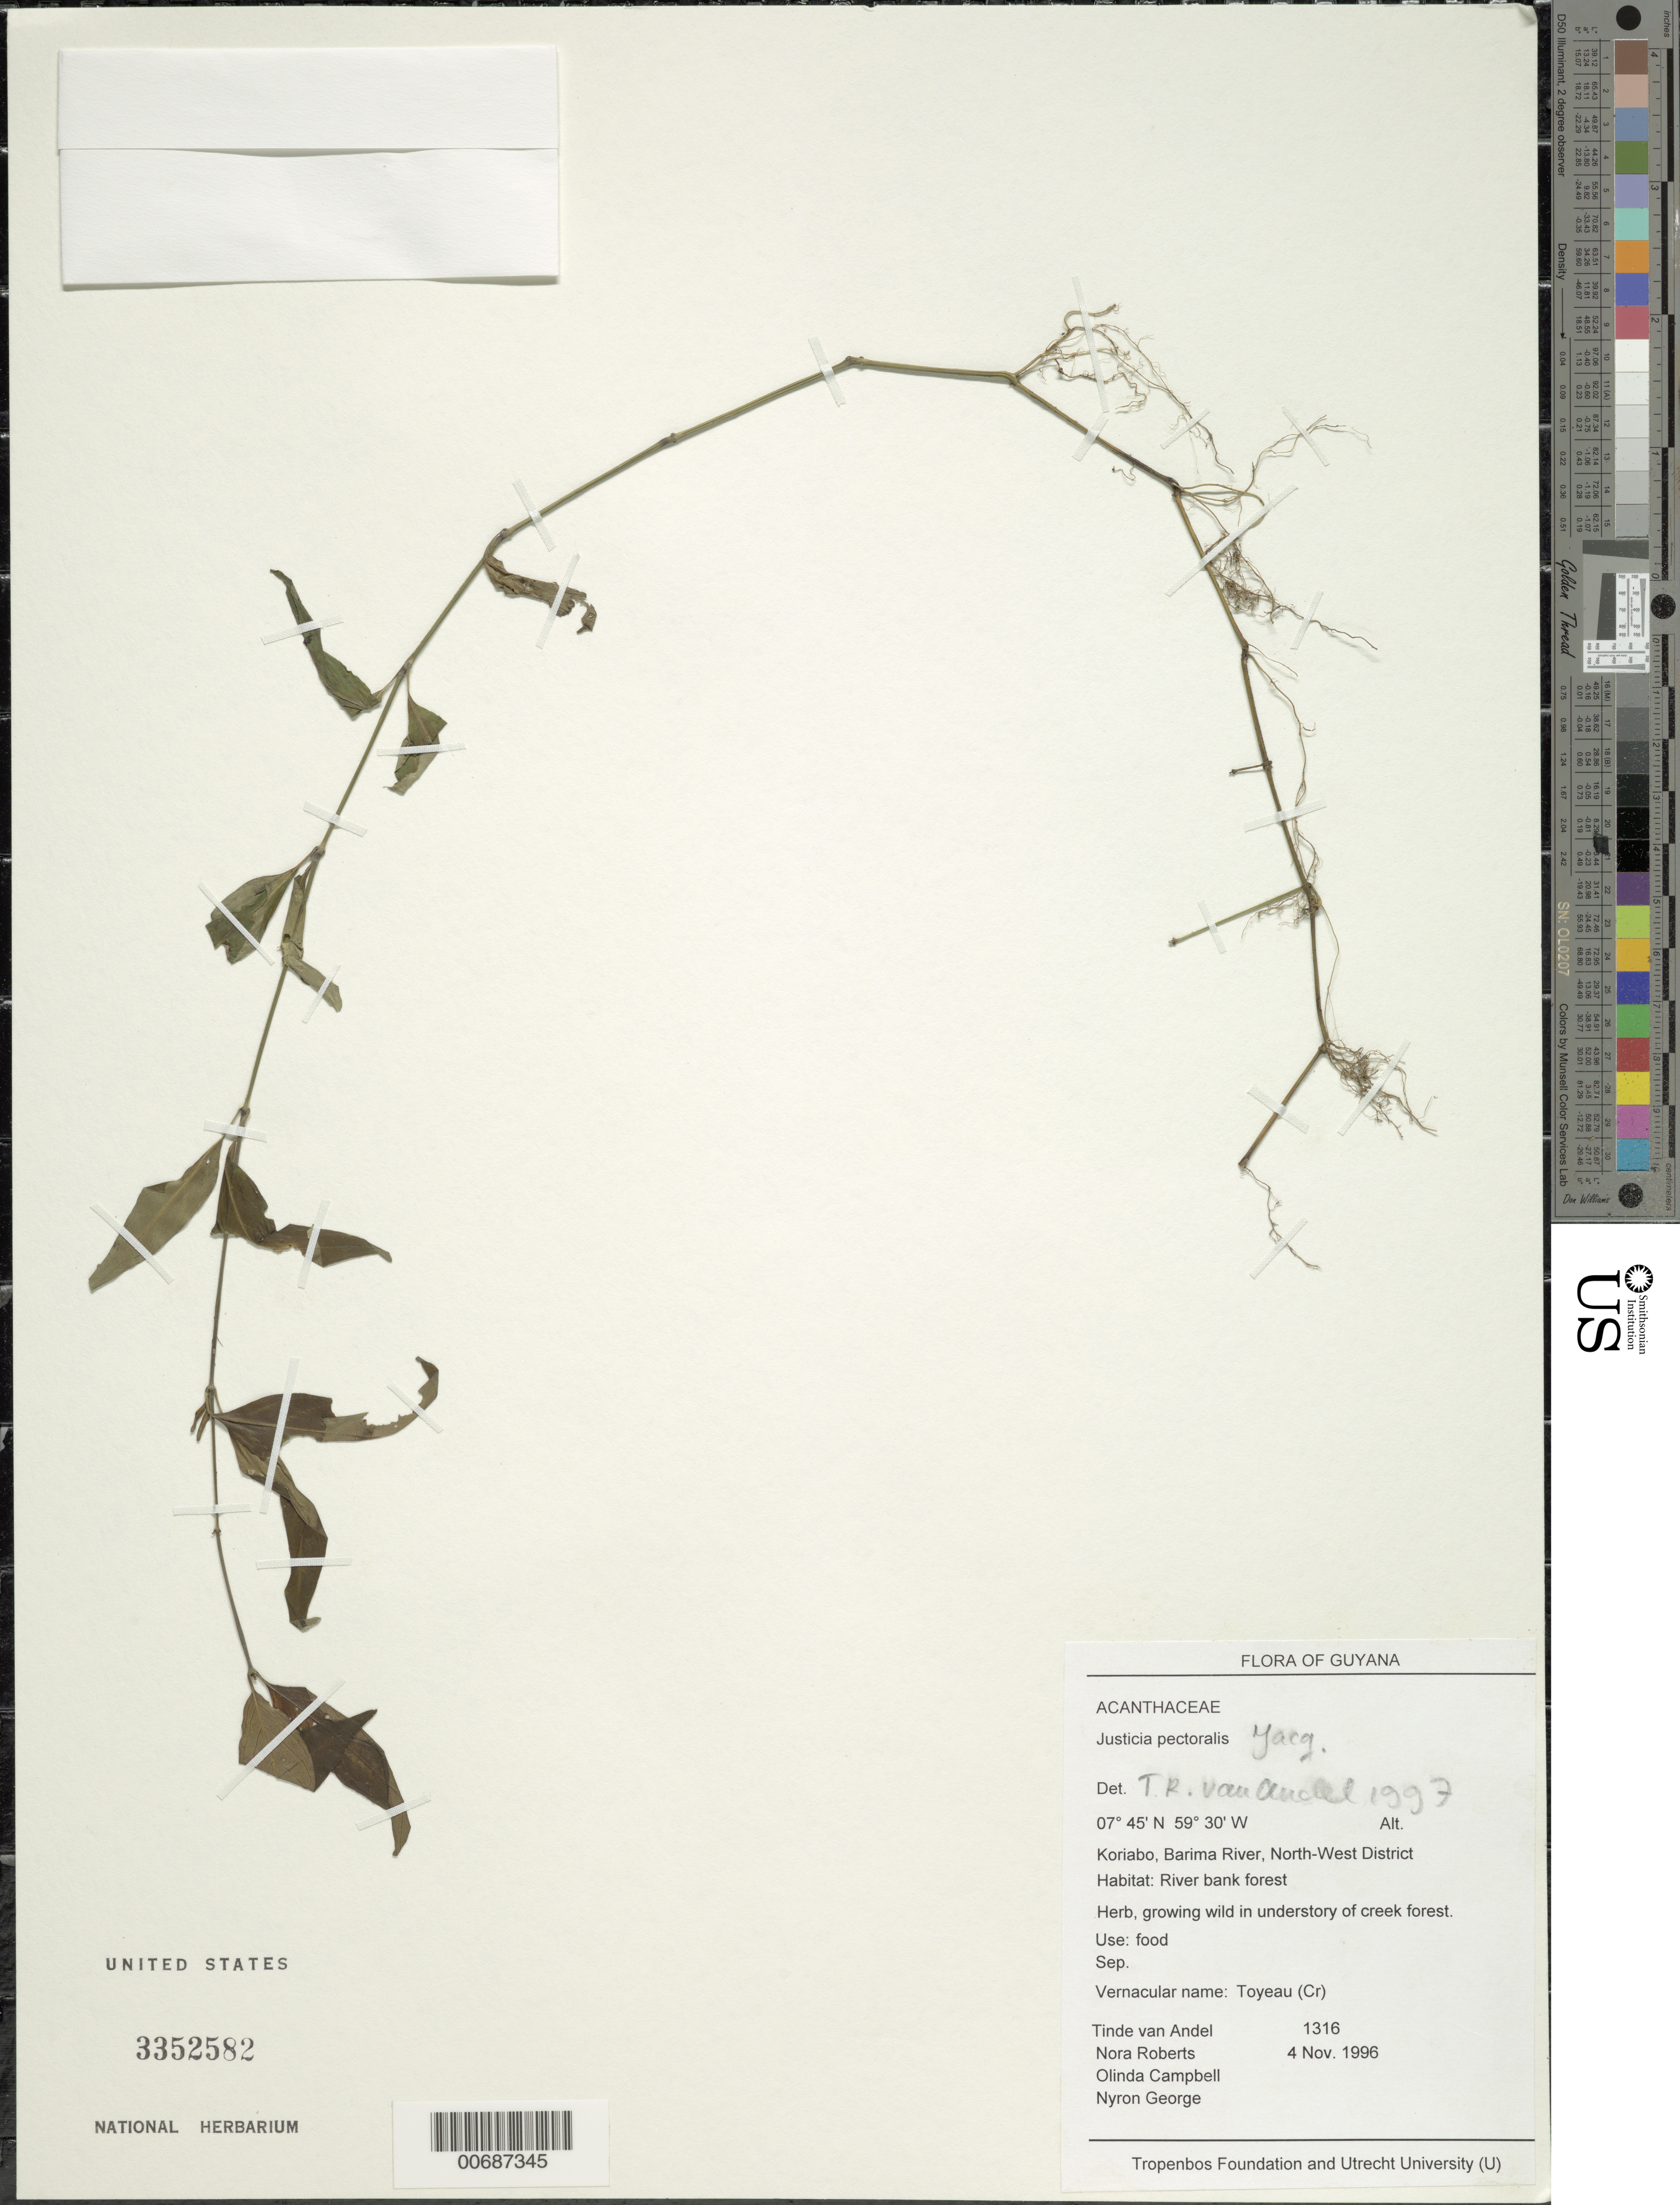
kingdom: Plantae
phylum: Tracheophyta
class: Magnoliopsida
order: Lamiales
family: Acanthaceae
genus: Justicia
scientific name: Justicia pectoralis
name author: Jacq.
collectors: T. R. van Andel, N. Roberts, O. Campbell & N. George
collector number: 1316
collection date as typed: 4-Nov-96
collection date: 1996-11-04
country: Guyana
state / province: Barima-Waini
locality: Karaiko Village, Barama R., NW Dist.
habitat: River bank forest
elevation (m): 145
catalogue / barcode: US 3352582